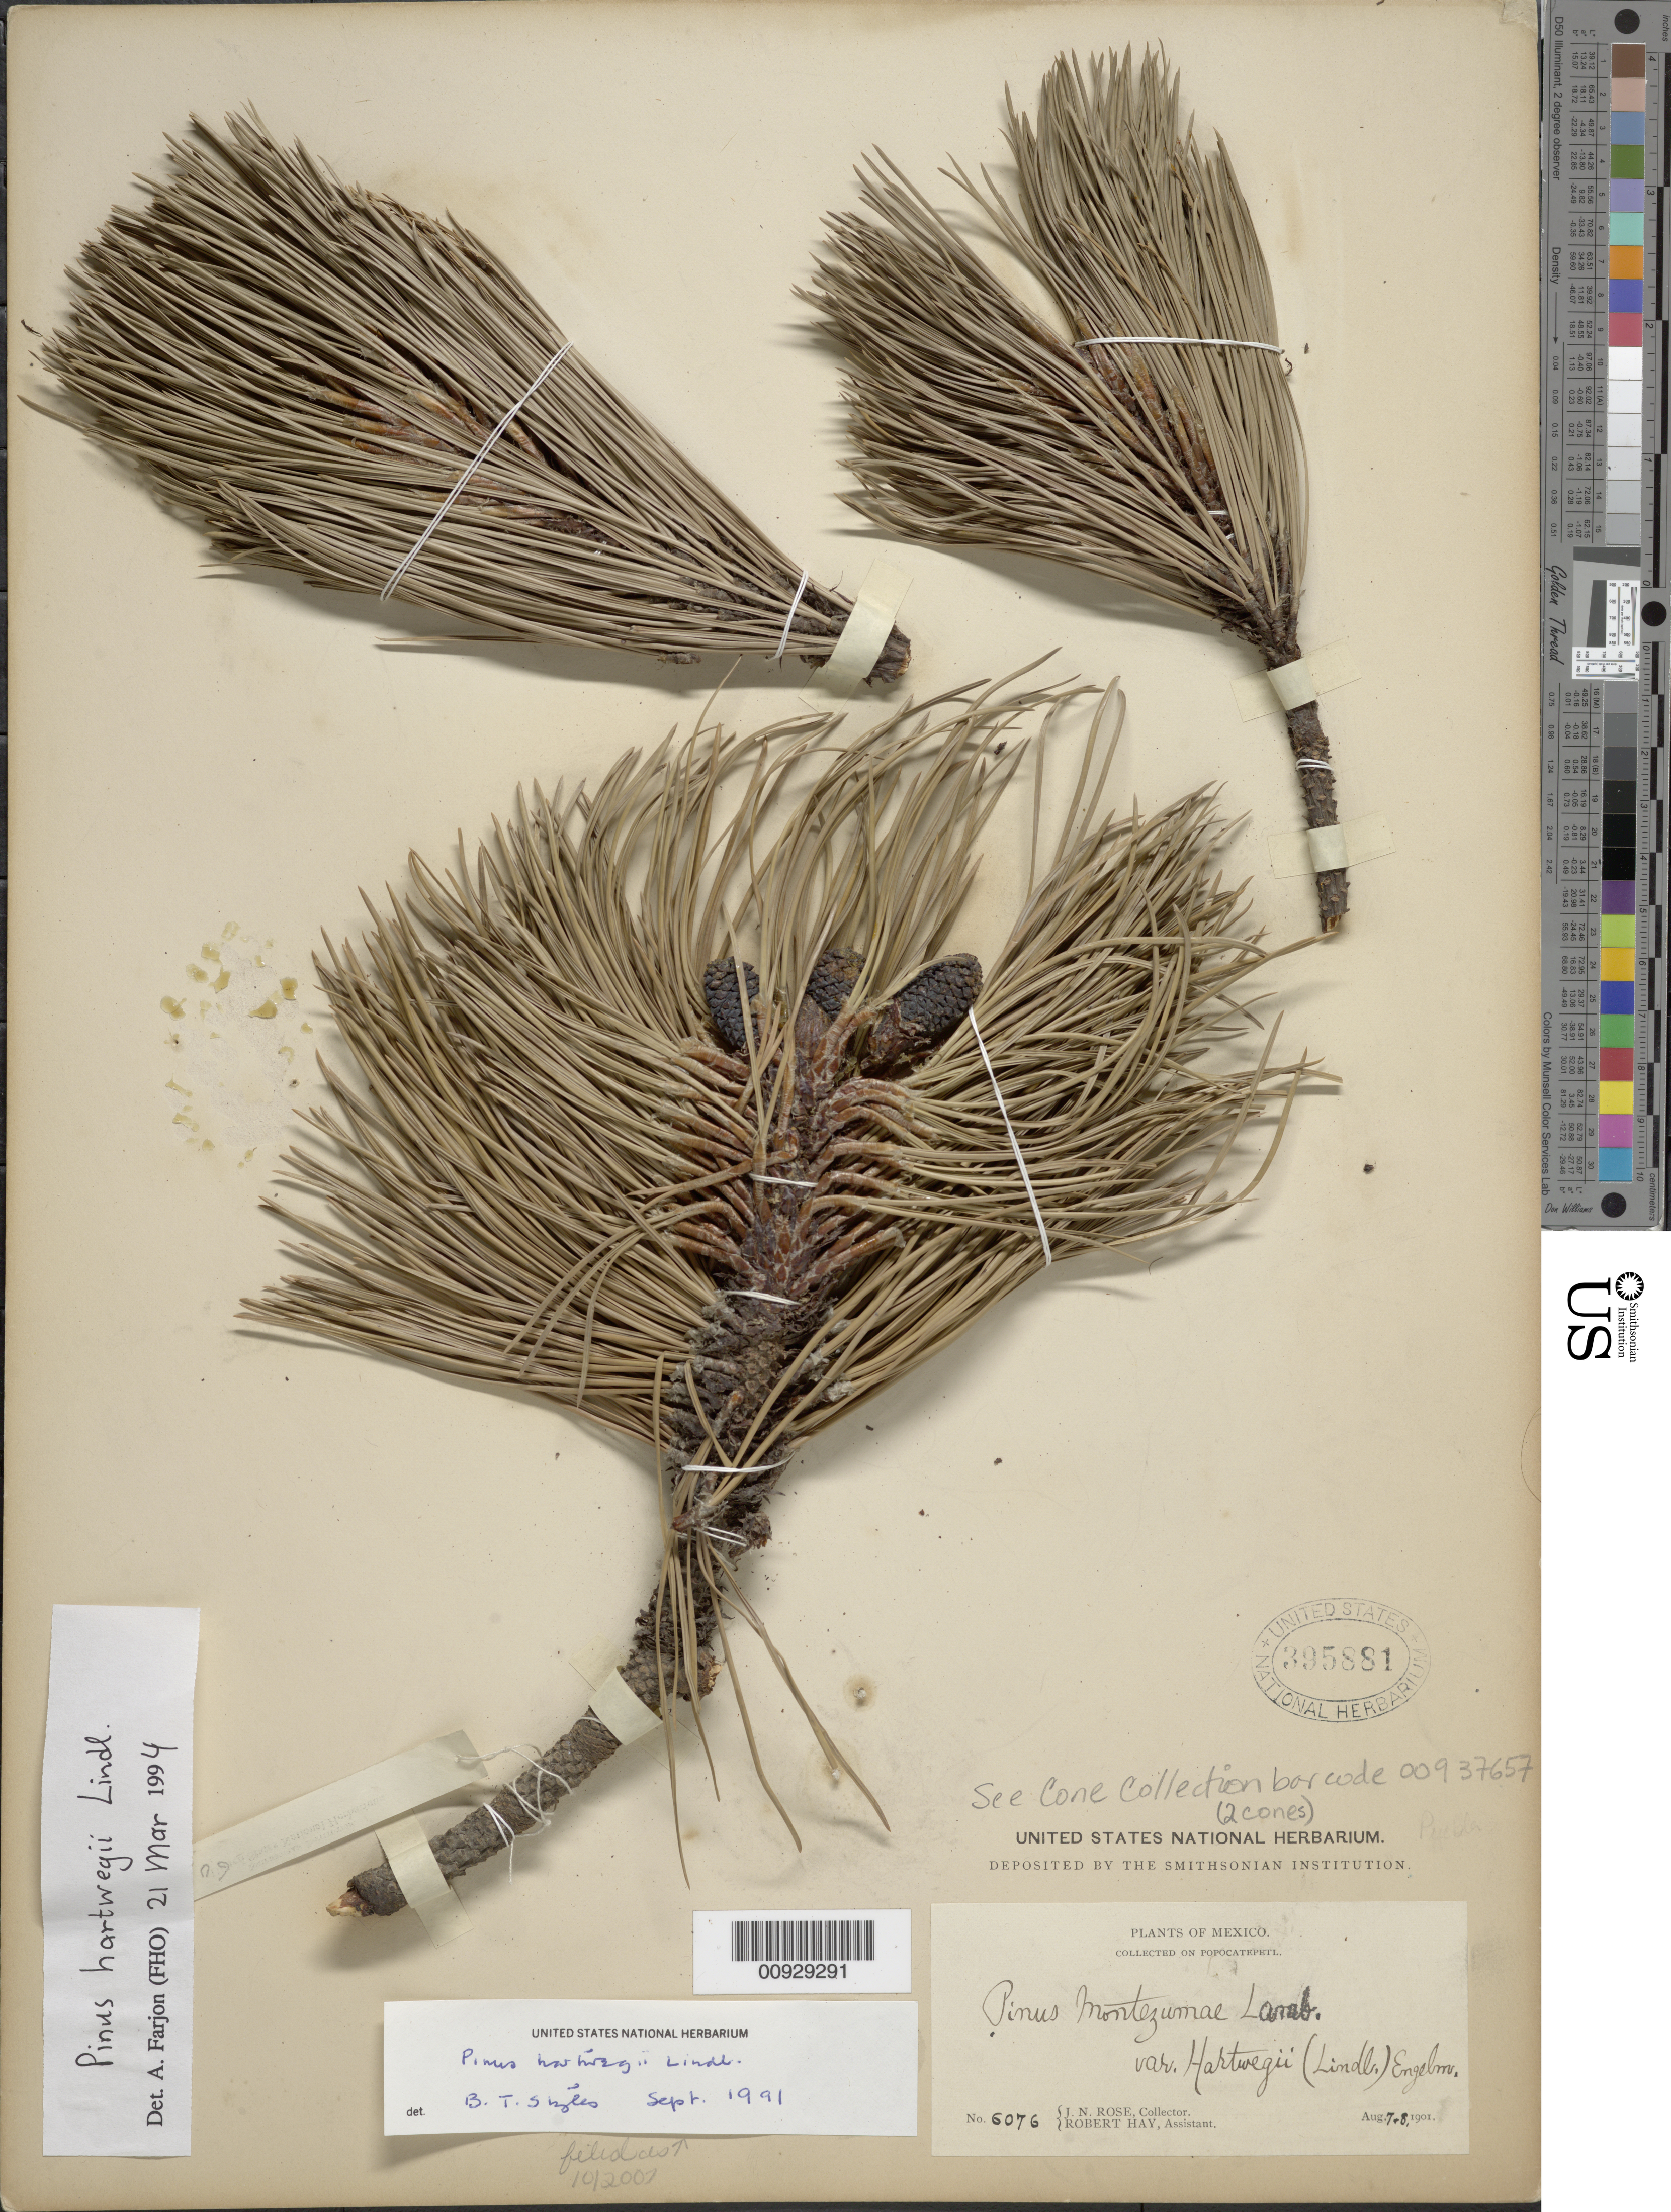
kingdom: Plantae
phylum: Tracheophyta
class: Pinopsida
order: Pinales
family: Pinaceae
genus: Pinus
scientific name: Pinus hartwegii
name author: Lindl.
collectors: J. N. Rose & R. Hay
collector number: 6076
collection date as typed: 07 Aug 1901 to 08 Aug 1901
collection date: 1901-08-07/1901-08-08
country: Mexico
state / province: Puebla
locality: Popocatepetl.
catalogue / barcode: US 395881